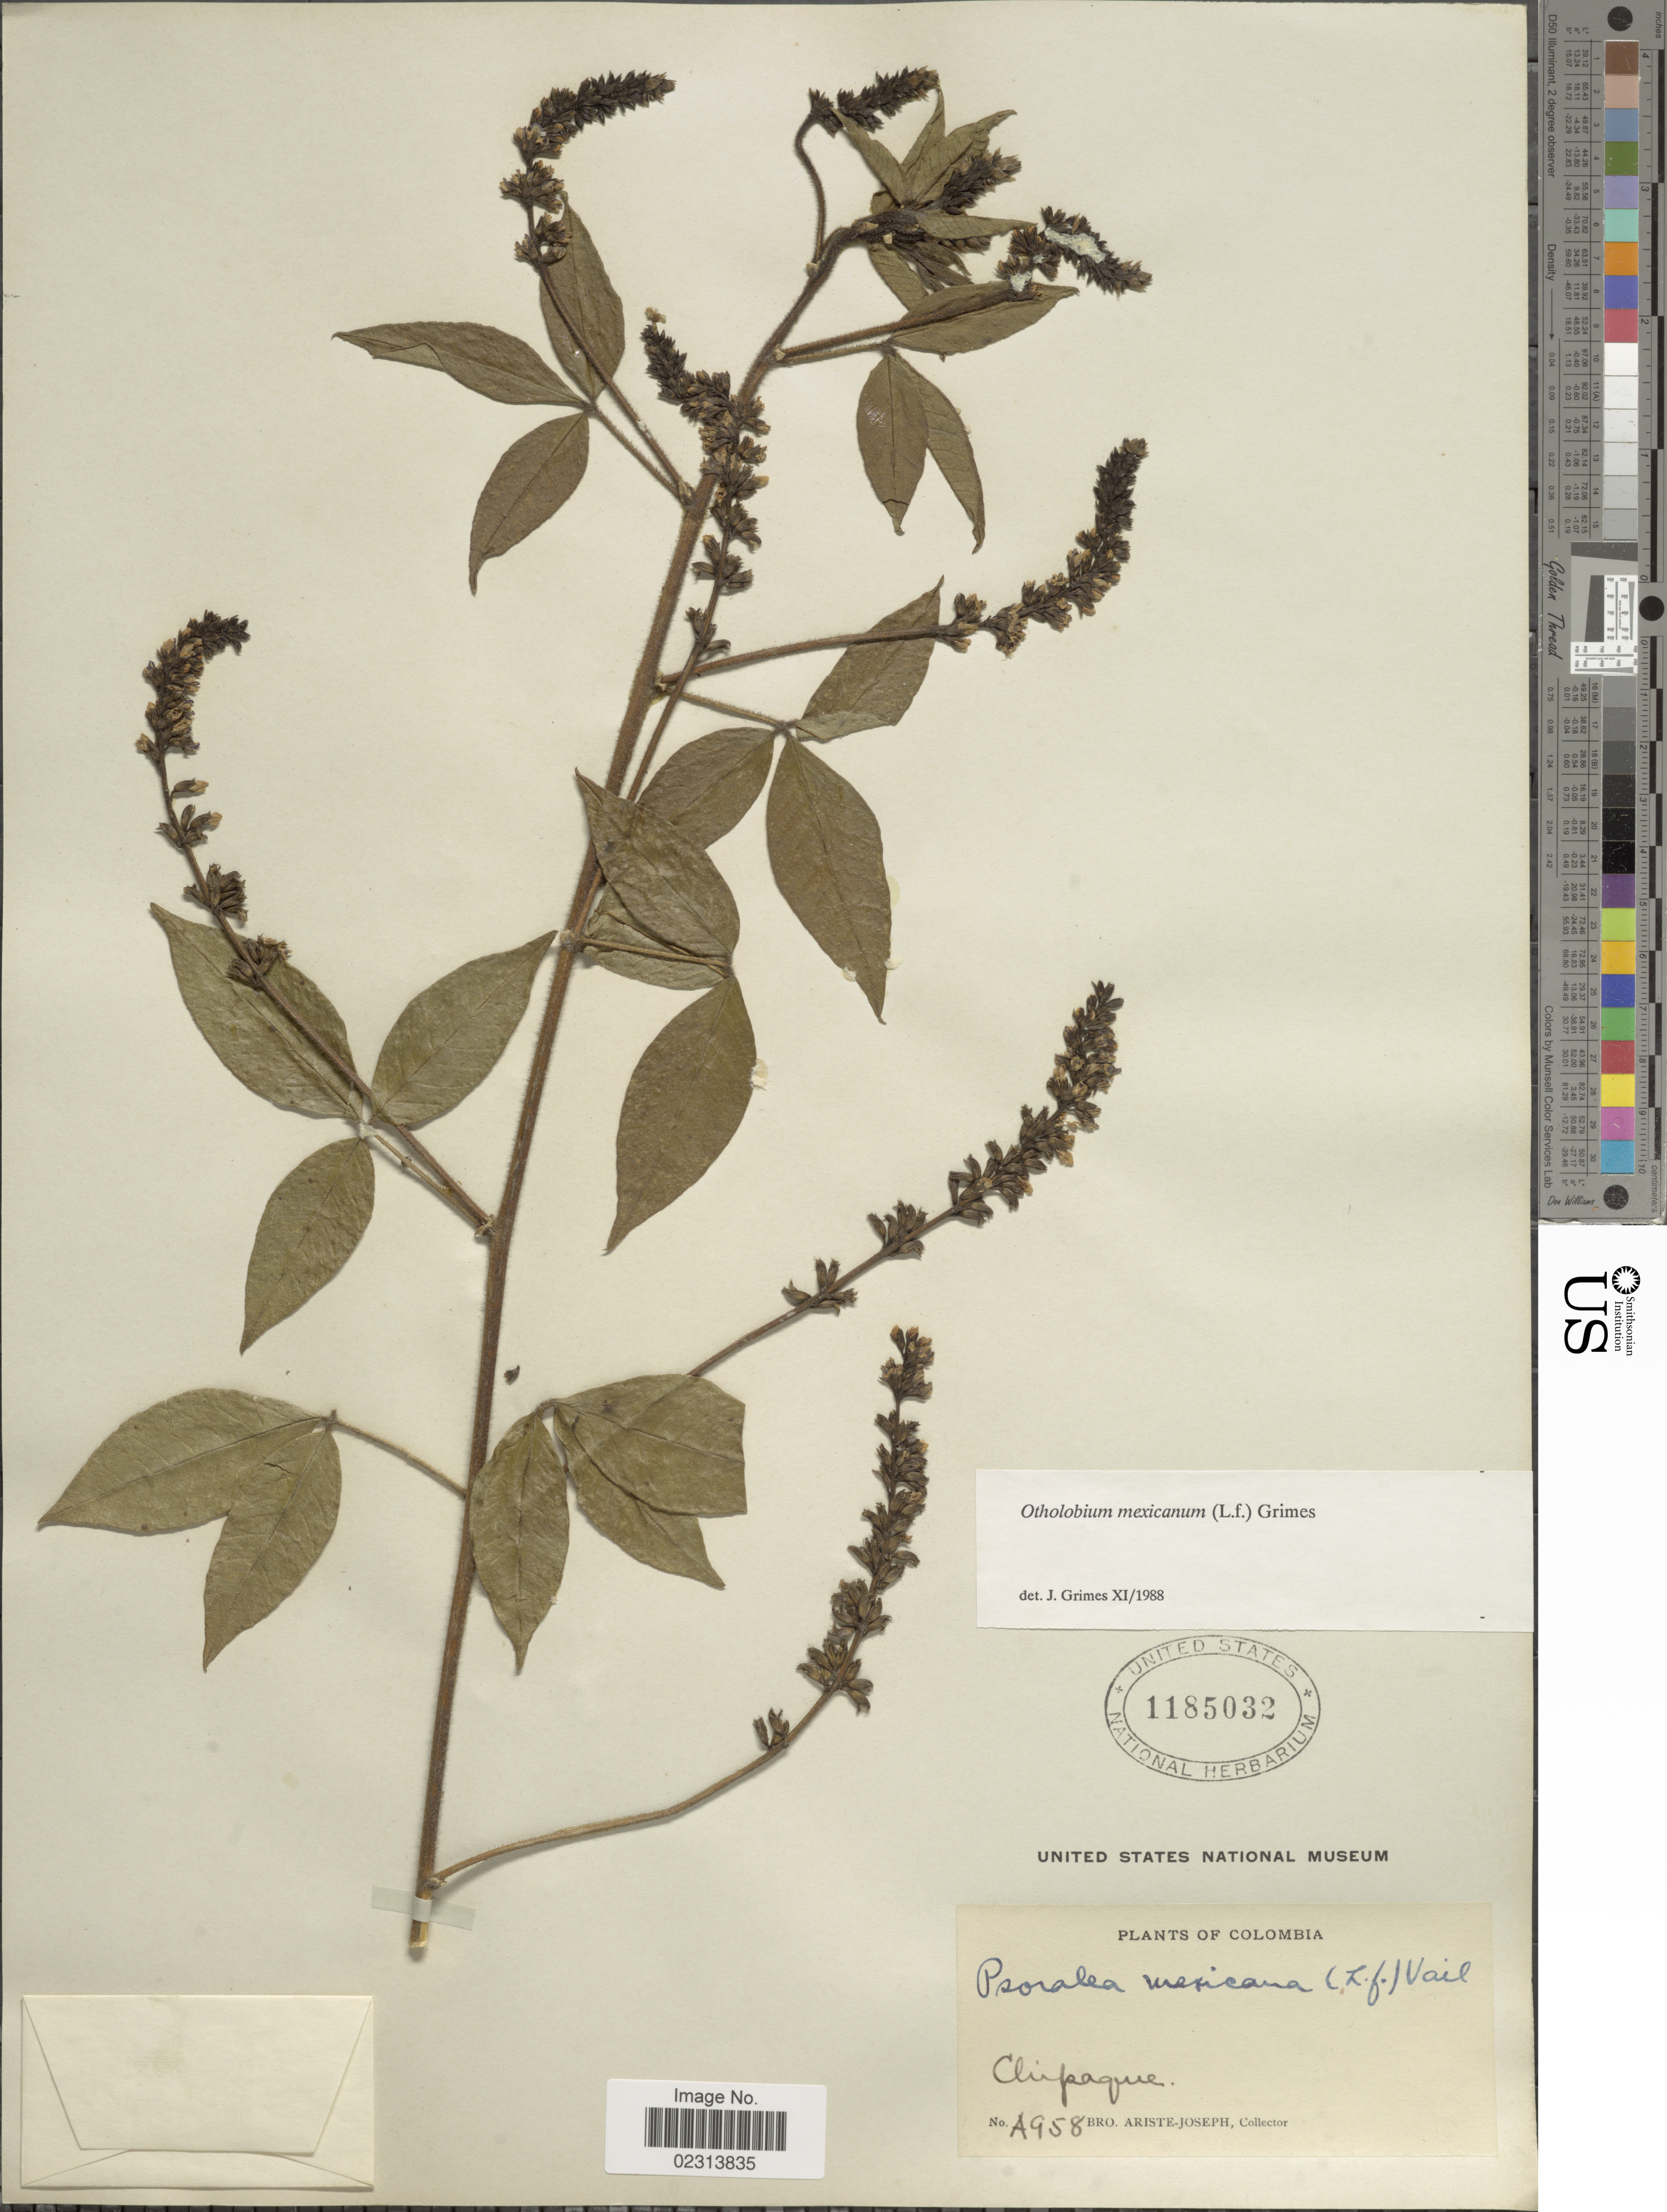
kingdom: Plantae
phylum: Tracheophyta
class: Magnoliopsida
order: Fabales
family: Fabaceae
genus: Otholobium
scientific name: Otholobium mexicanum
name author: (L. f.) J.W. Grimes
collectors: Bro. Ariste-Joseph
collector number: A958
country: Colombia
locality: Chipaque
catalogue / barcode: US 1185032